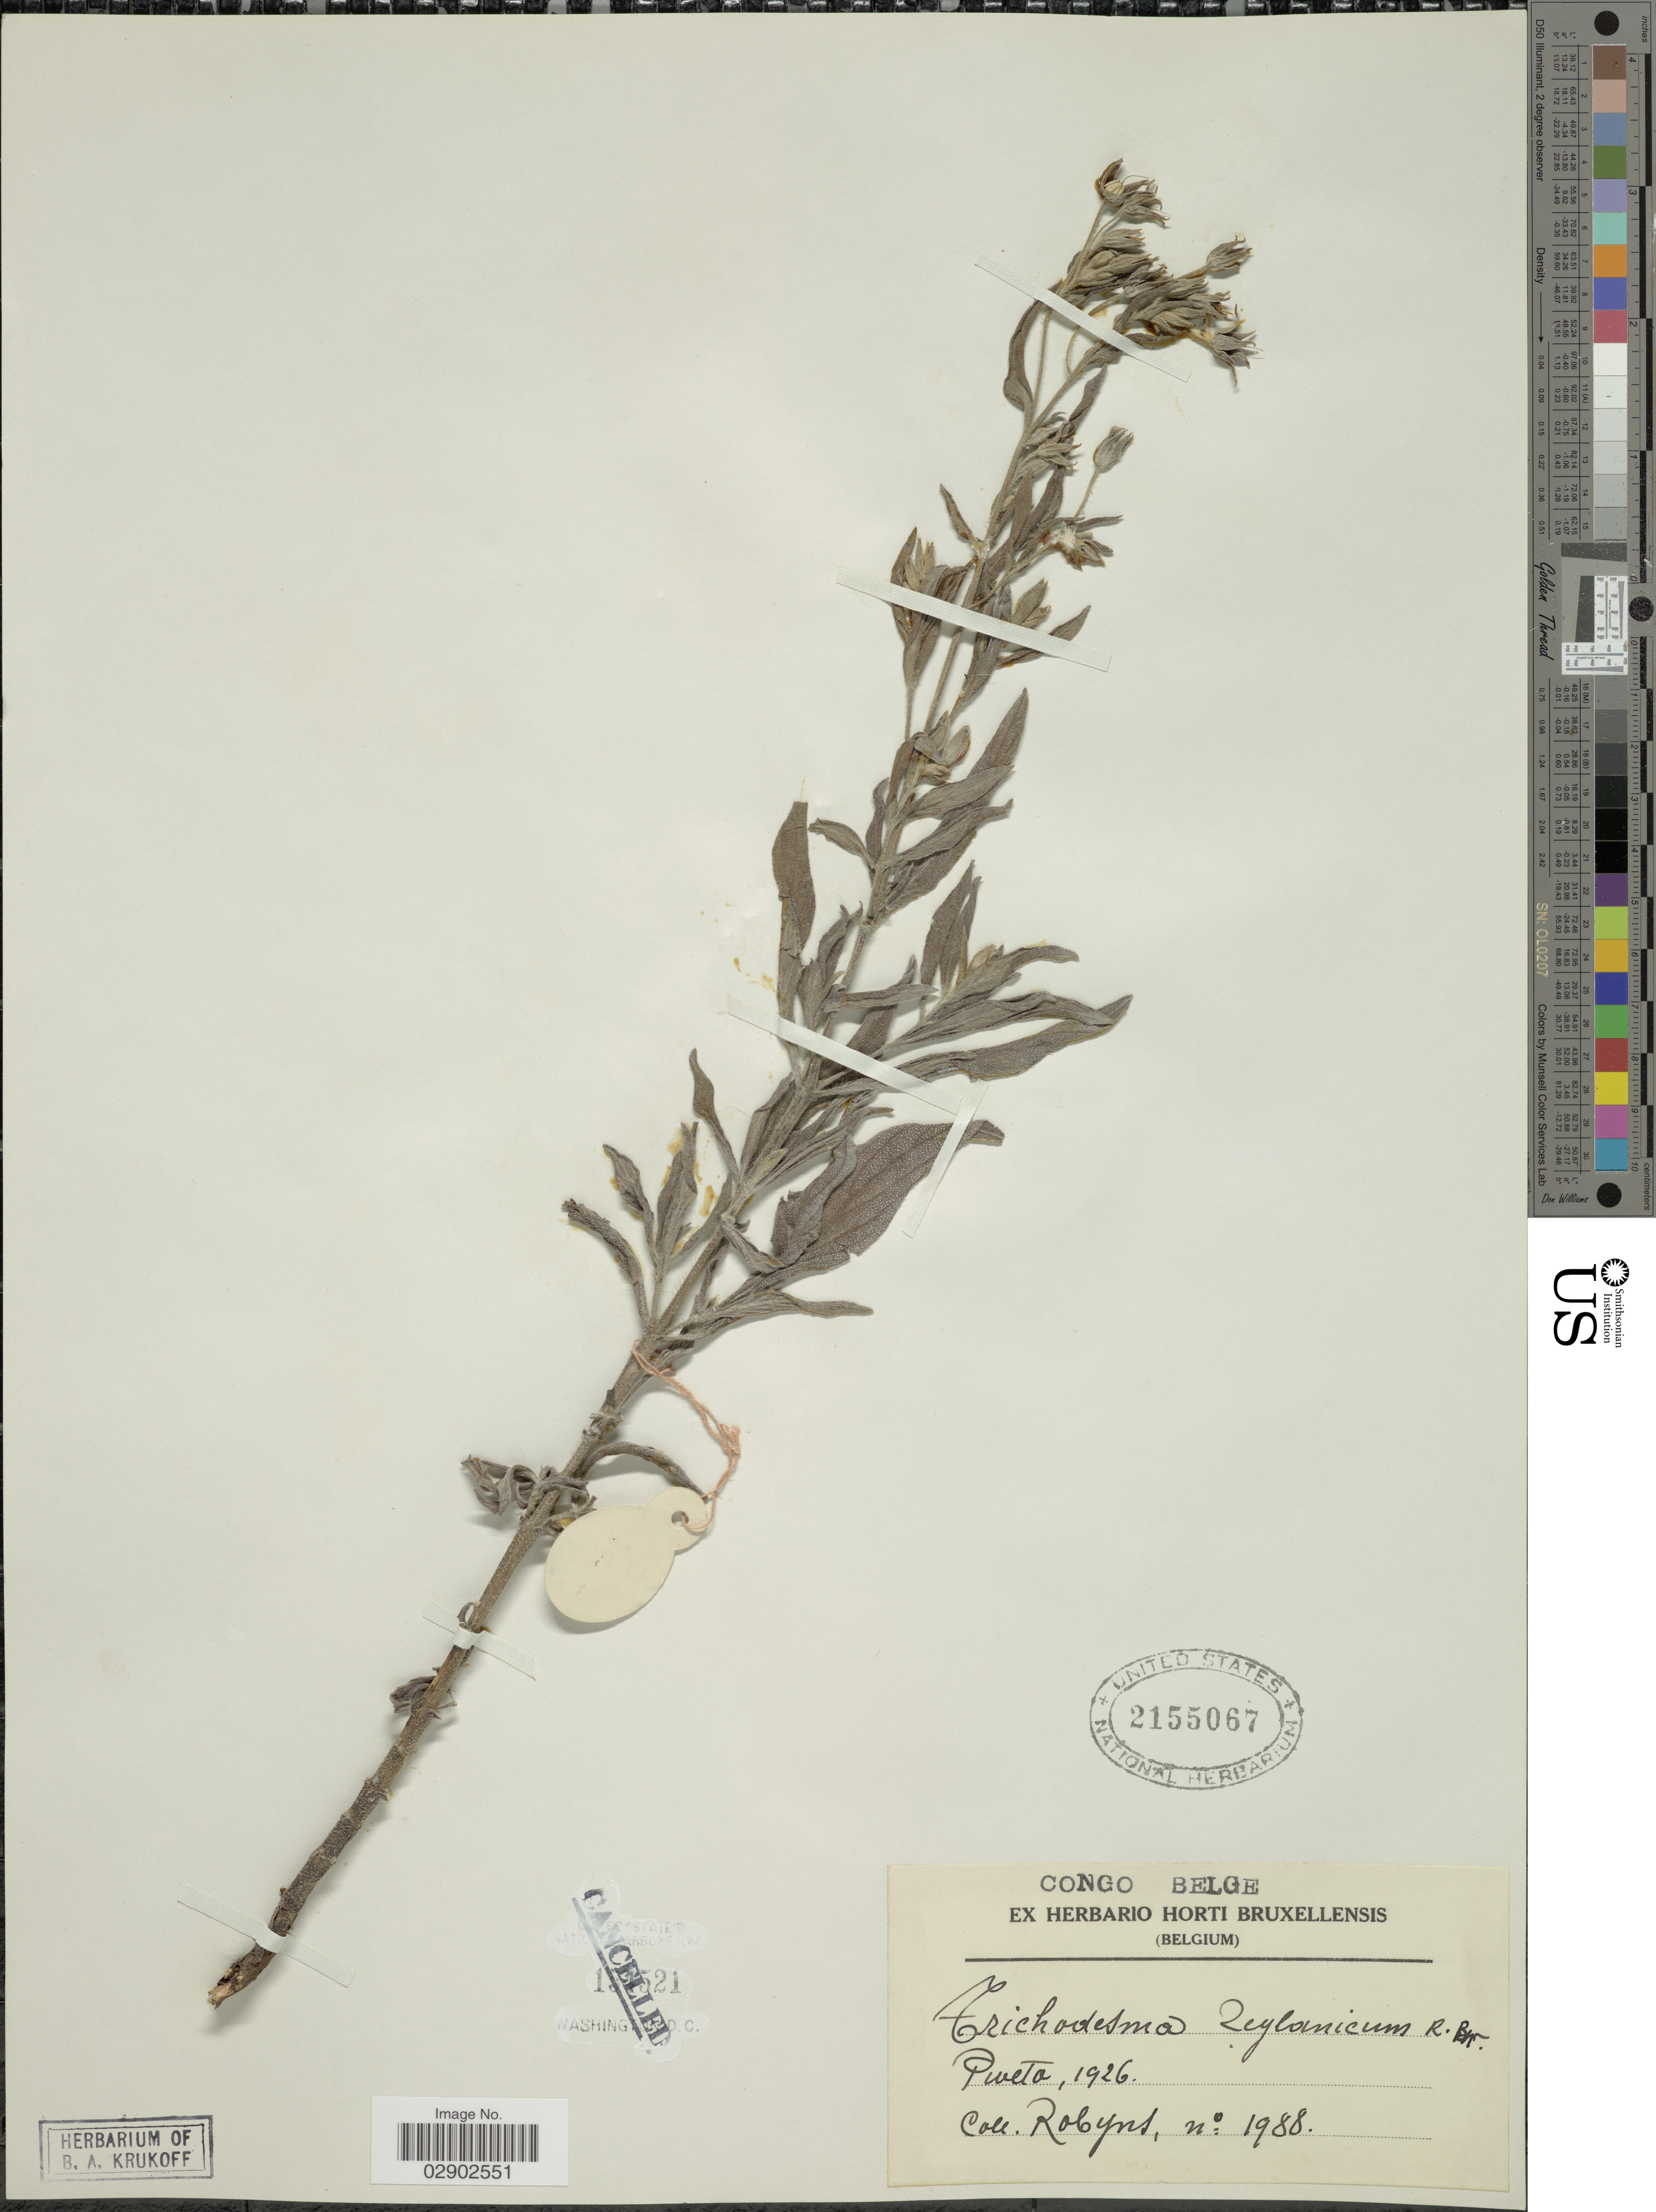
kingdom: Plantae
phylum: Tracheophyta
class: Magnoliopsida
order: Boraginales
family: Boraginaceae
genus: Trichodesma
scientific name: Trichodesma zeylanicum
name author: (Burm. f.) R. Br.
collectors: -. Robyns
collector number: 1988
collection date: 1926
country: Congo, Democratic Republic of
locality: Pweto.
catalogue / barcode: US 2155067